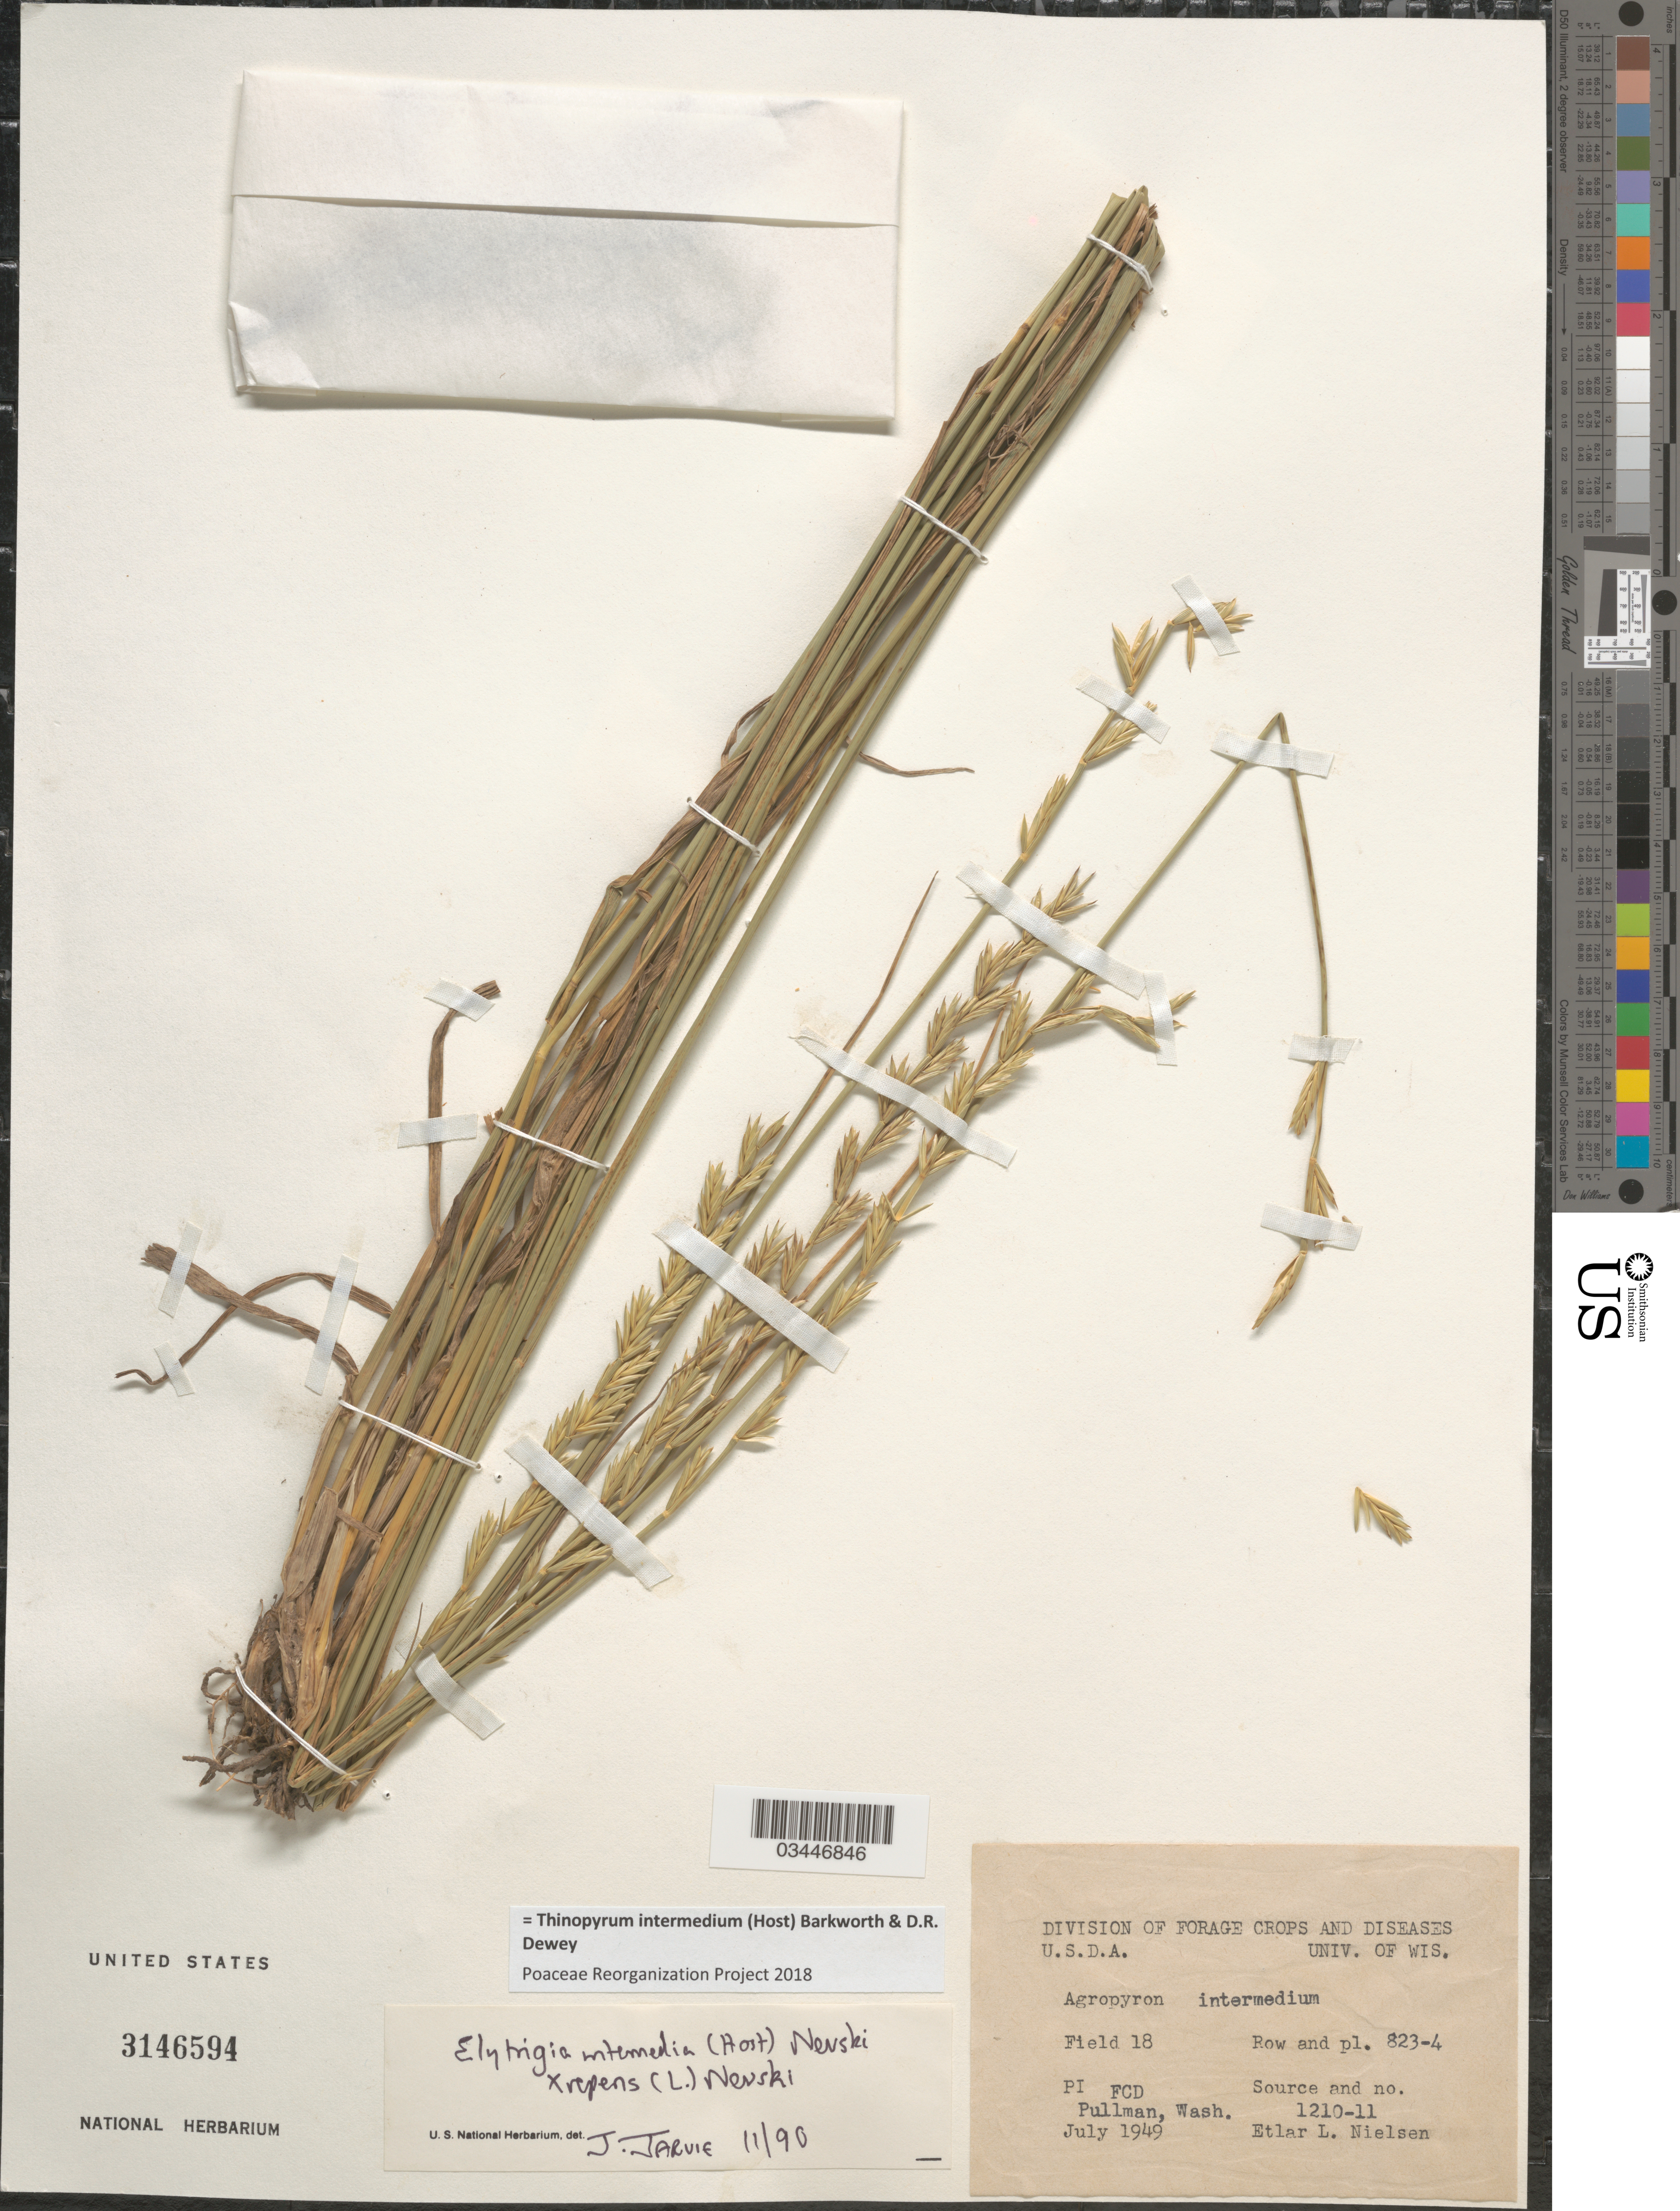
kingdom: Plantae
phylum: Tracheophyta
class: Liliopsida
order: Poales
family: Poaceae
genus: Aegilops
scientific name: Aegilops sp.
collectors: E. L. Nielsen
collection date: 1949-07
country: United States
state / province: Washington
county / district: Whitman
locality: Field 18 Row and pl. 823-4. FCD Pullman.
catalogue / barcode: US 3146594